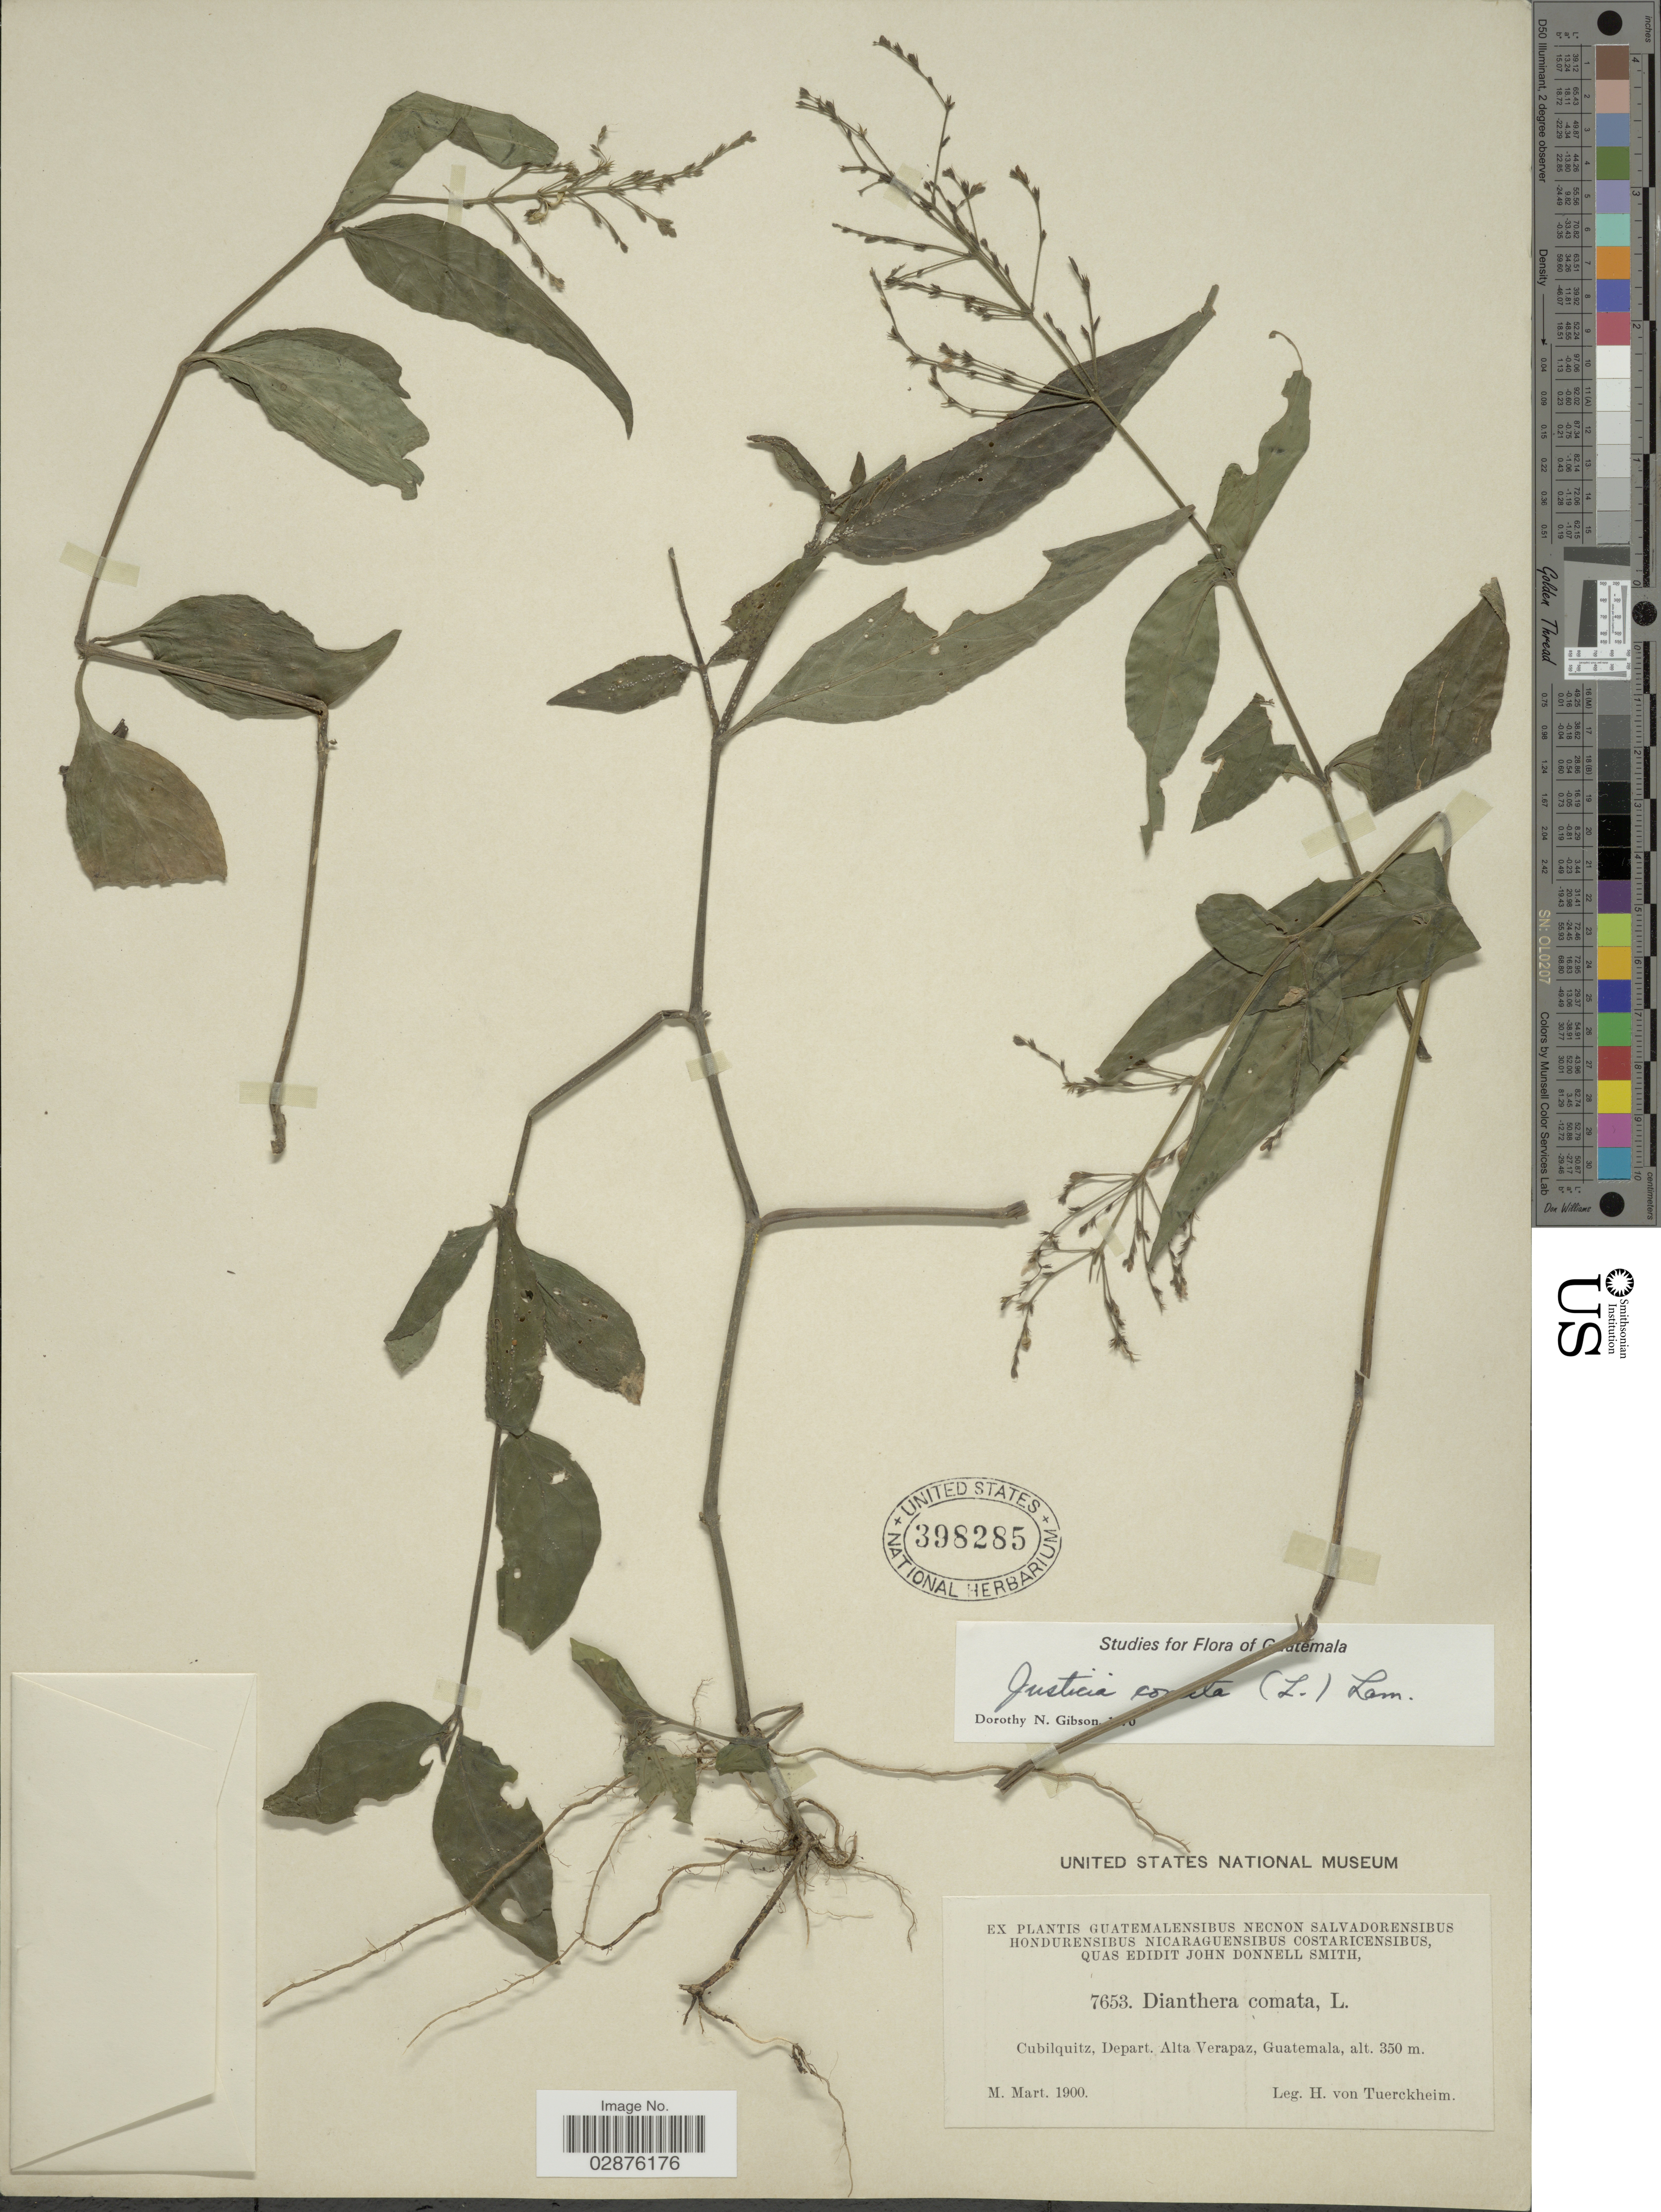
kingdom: Plantae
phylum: Tracheophyta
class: Magnoliopsida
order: Lamiales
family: Acanthaceae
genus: Justicia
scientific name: Justicia comata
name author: (L.) Lam.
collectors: H. von Türckheim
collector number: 7653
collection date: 1900-03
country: Guatemala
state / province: Alta Verapaz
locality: Cubilquitz, Depart. Alta Verapaz.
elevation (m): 350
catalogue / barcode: US 398285